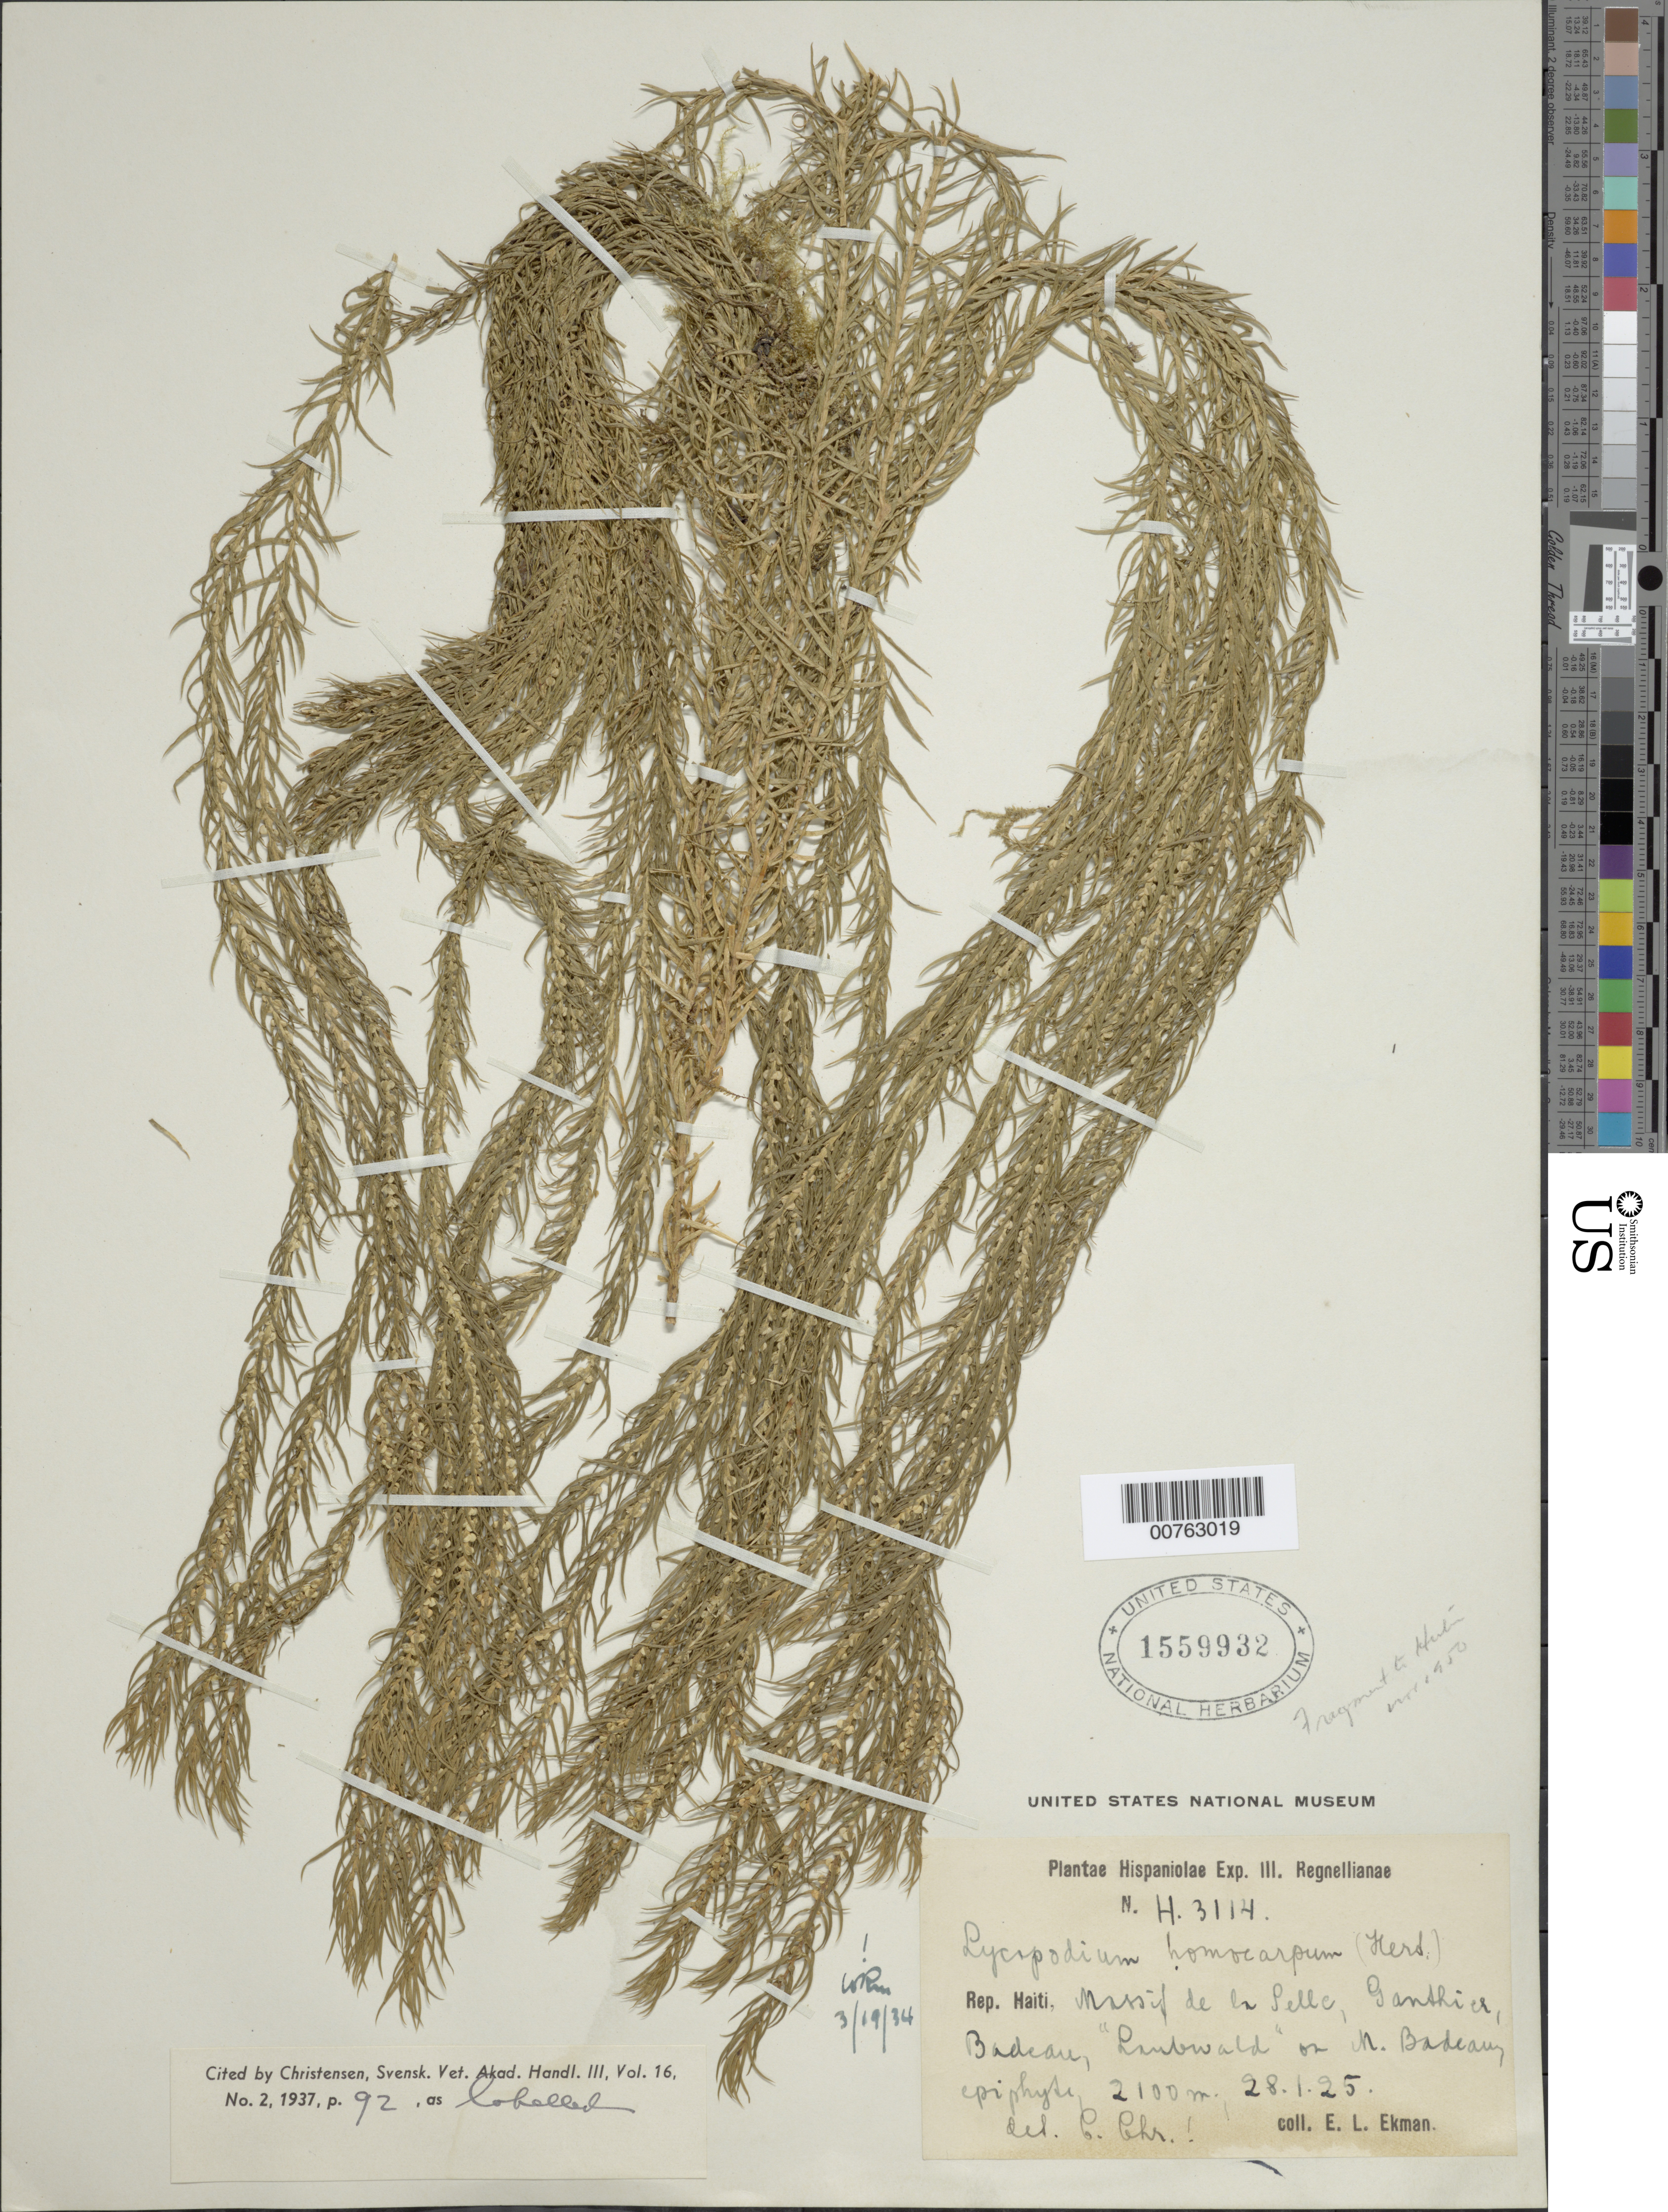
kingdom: Plantae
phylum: Tracheophyta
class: Lycopodiopsida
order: Lycopodiales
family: Lycopodiaceae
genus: Phlegmariurus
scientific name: Phlegmariurus homocarpus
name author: (Herter) B. Øllg.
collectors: E. L. Ekman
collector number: H 3114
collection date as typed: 28 Jan 1925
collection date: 1925-01-28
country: Haiti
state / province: Ouest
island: Hispaniola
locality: Massif de la Selle, Ganthiers, Badeau "Lambouald" or M. Badeaux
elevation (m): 2100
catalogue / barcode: US 1559932